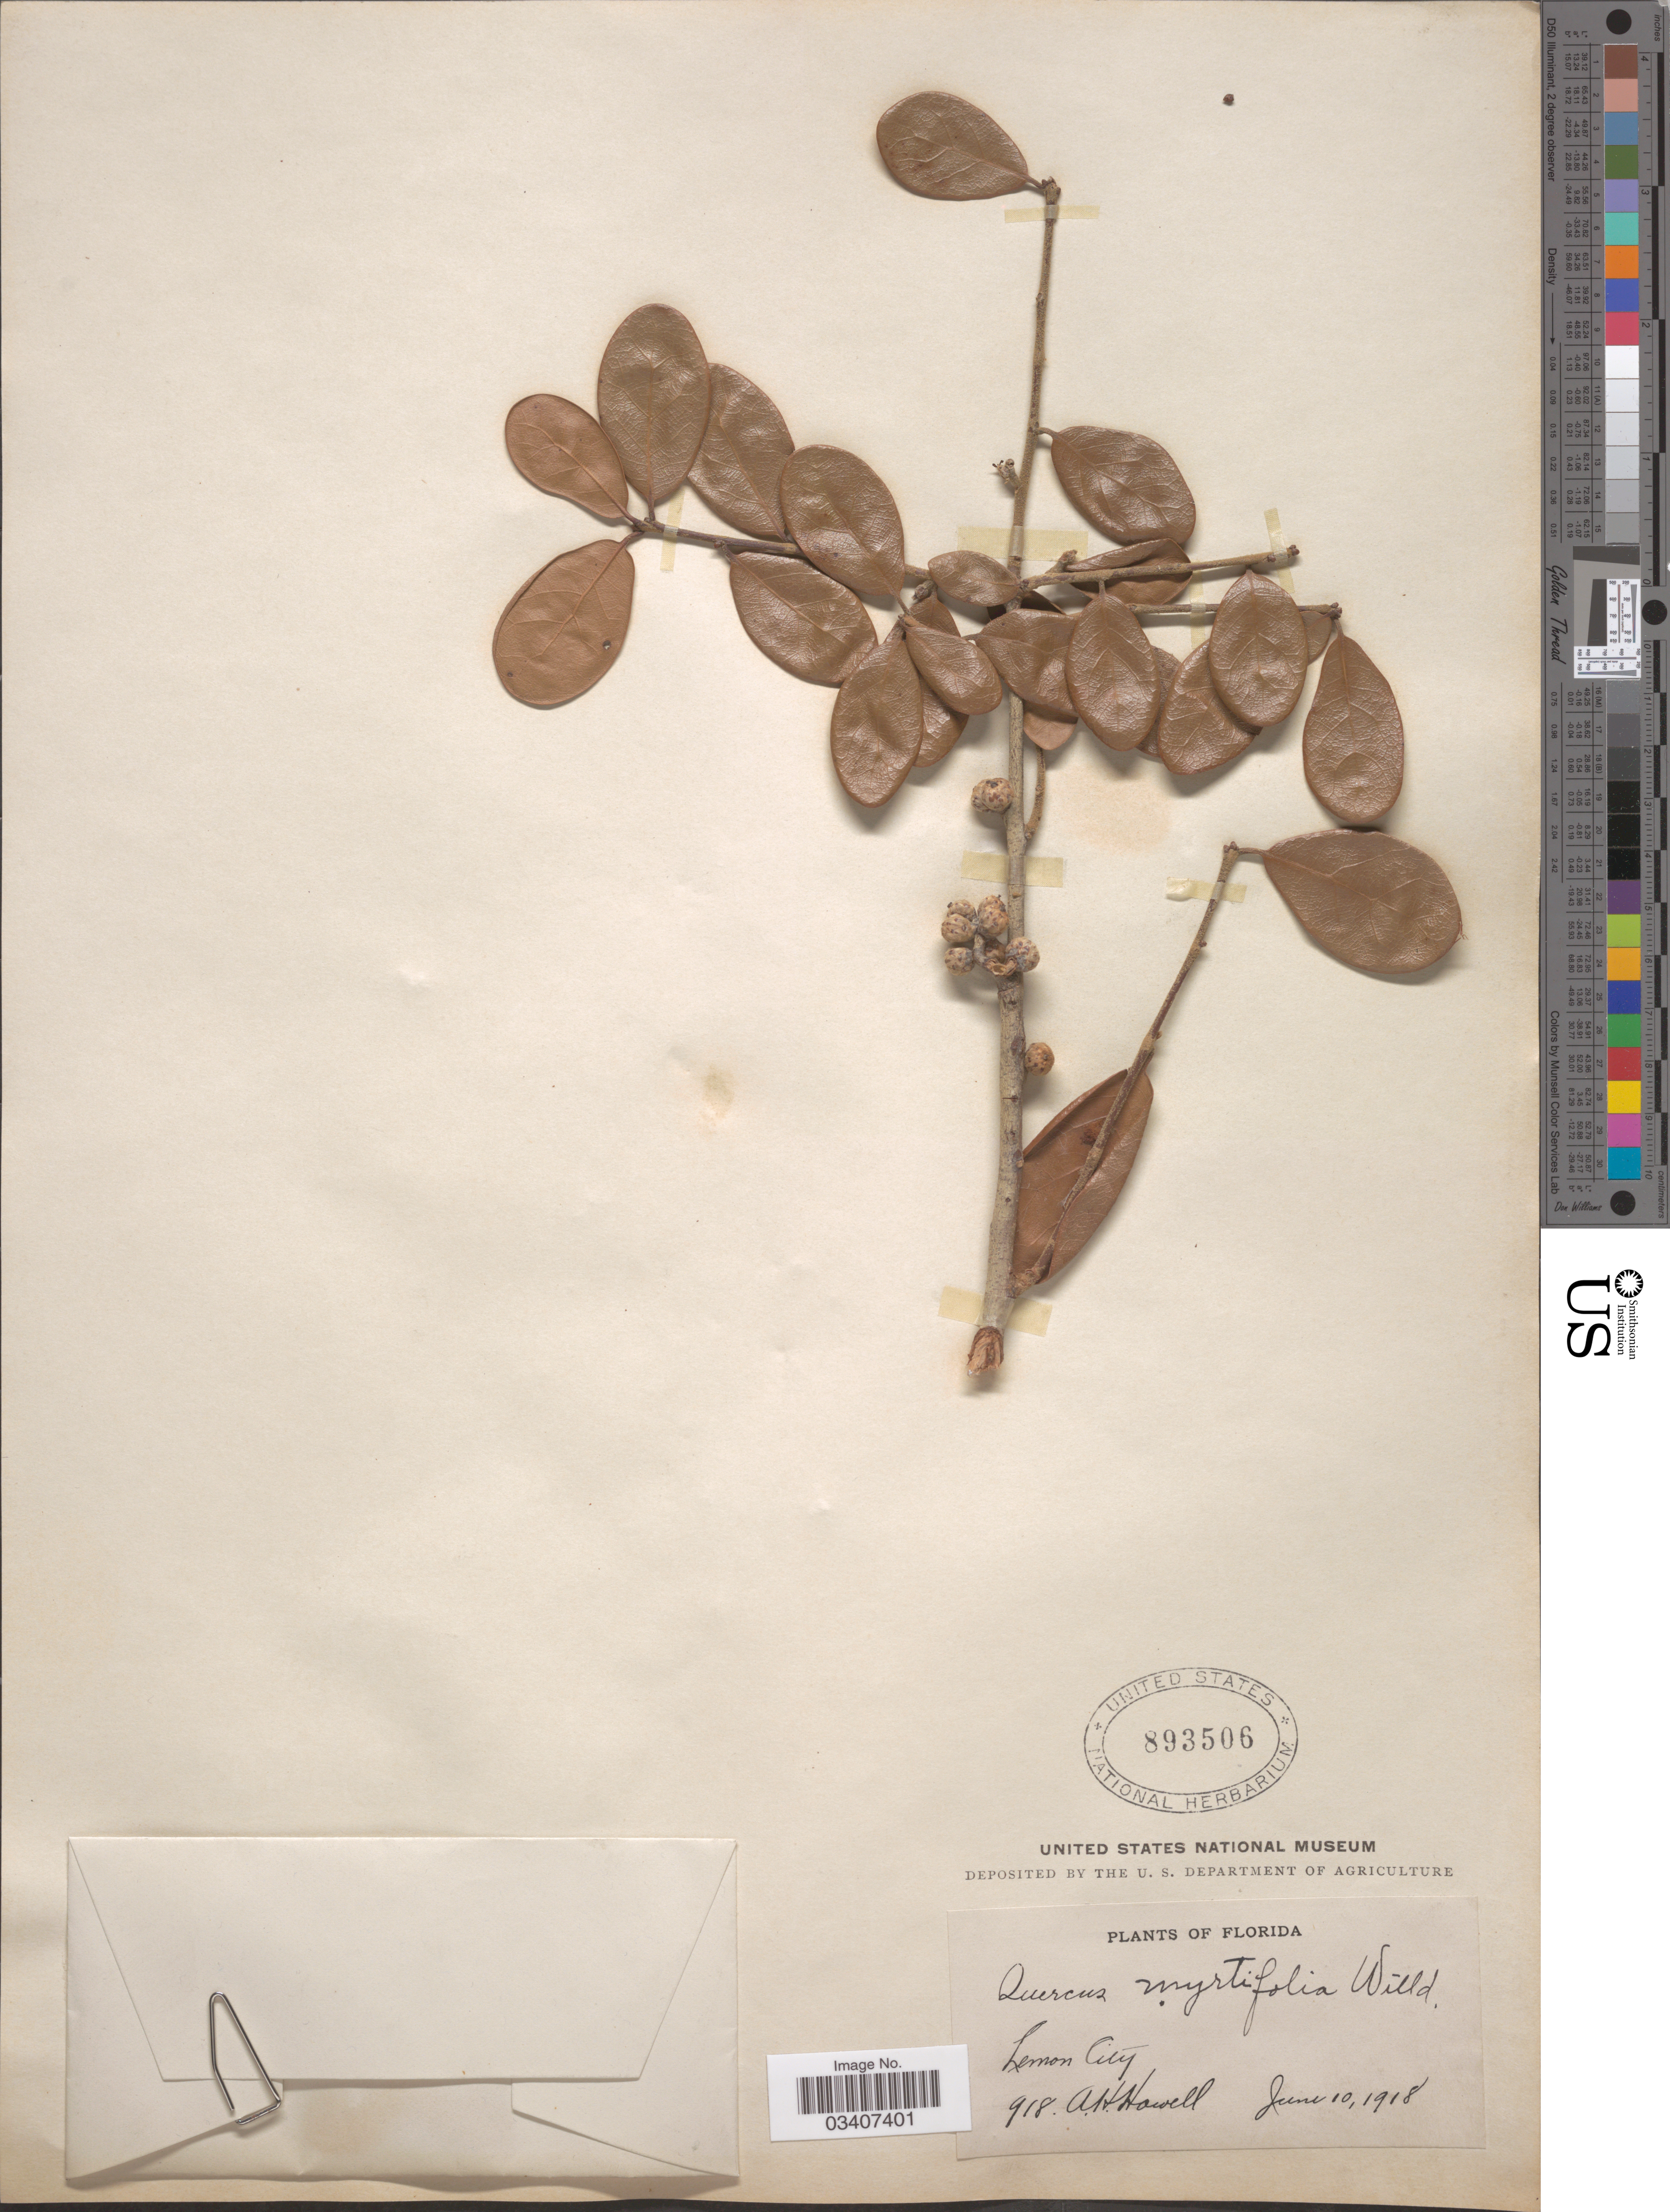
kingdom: Plantae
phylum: Tracheophyta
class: Magnoliopsida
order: Fagales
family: Fagaceae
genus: Quercus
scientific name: Quercus myrtifolia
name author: Willd.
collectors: A. Howell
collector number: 918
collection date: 1918-06-10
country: United States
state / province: Florida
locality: Lemon City.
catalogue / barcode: US 893506